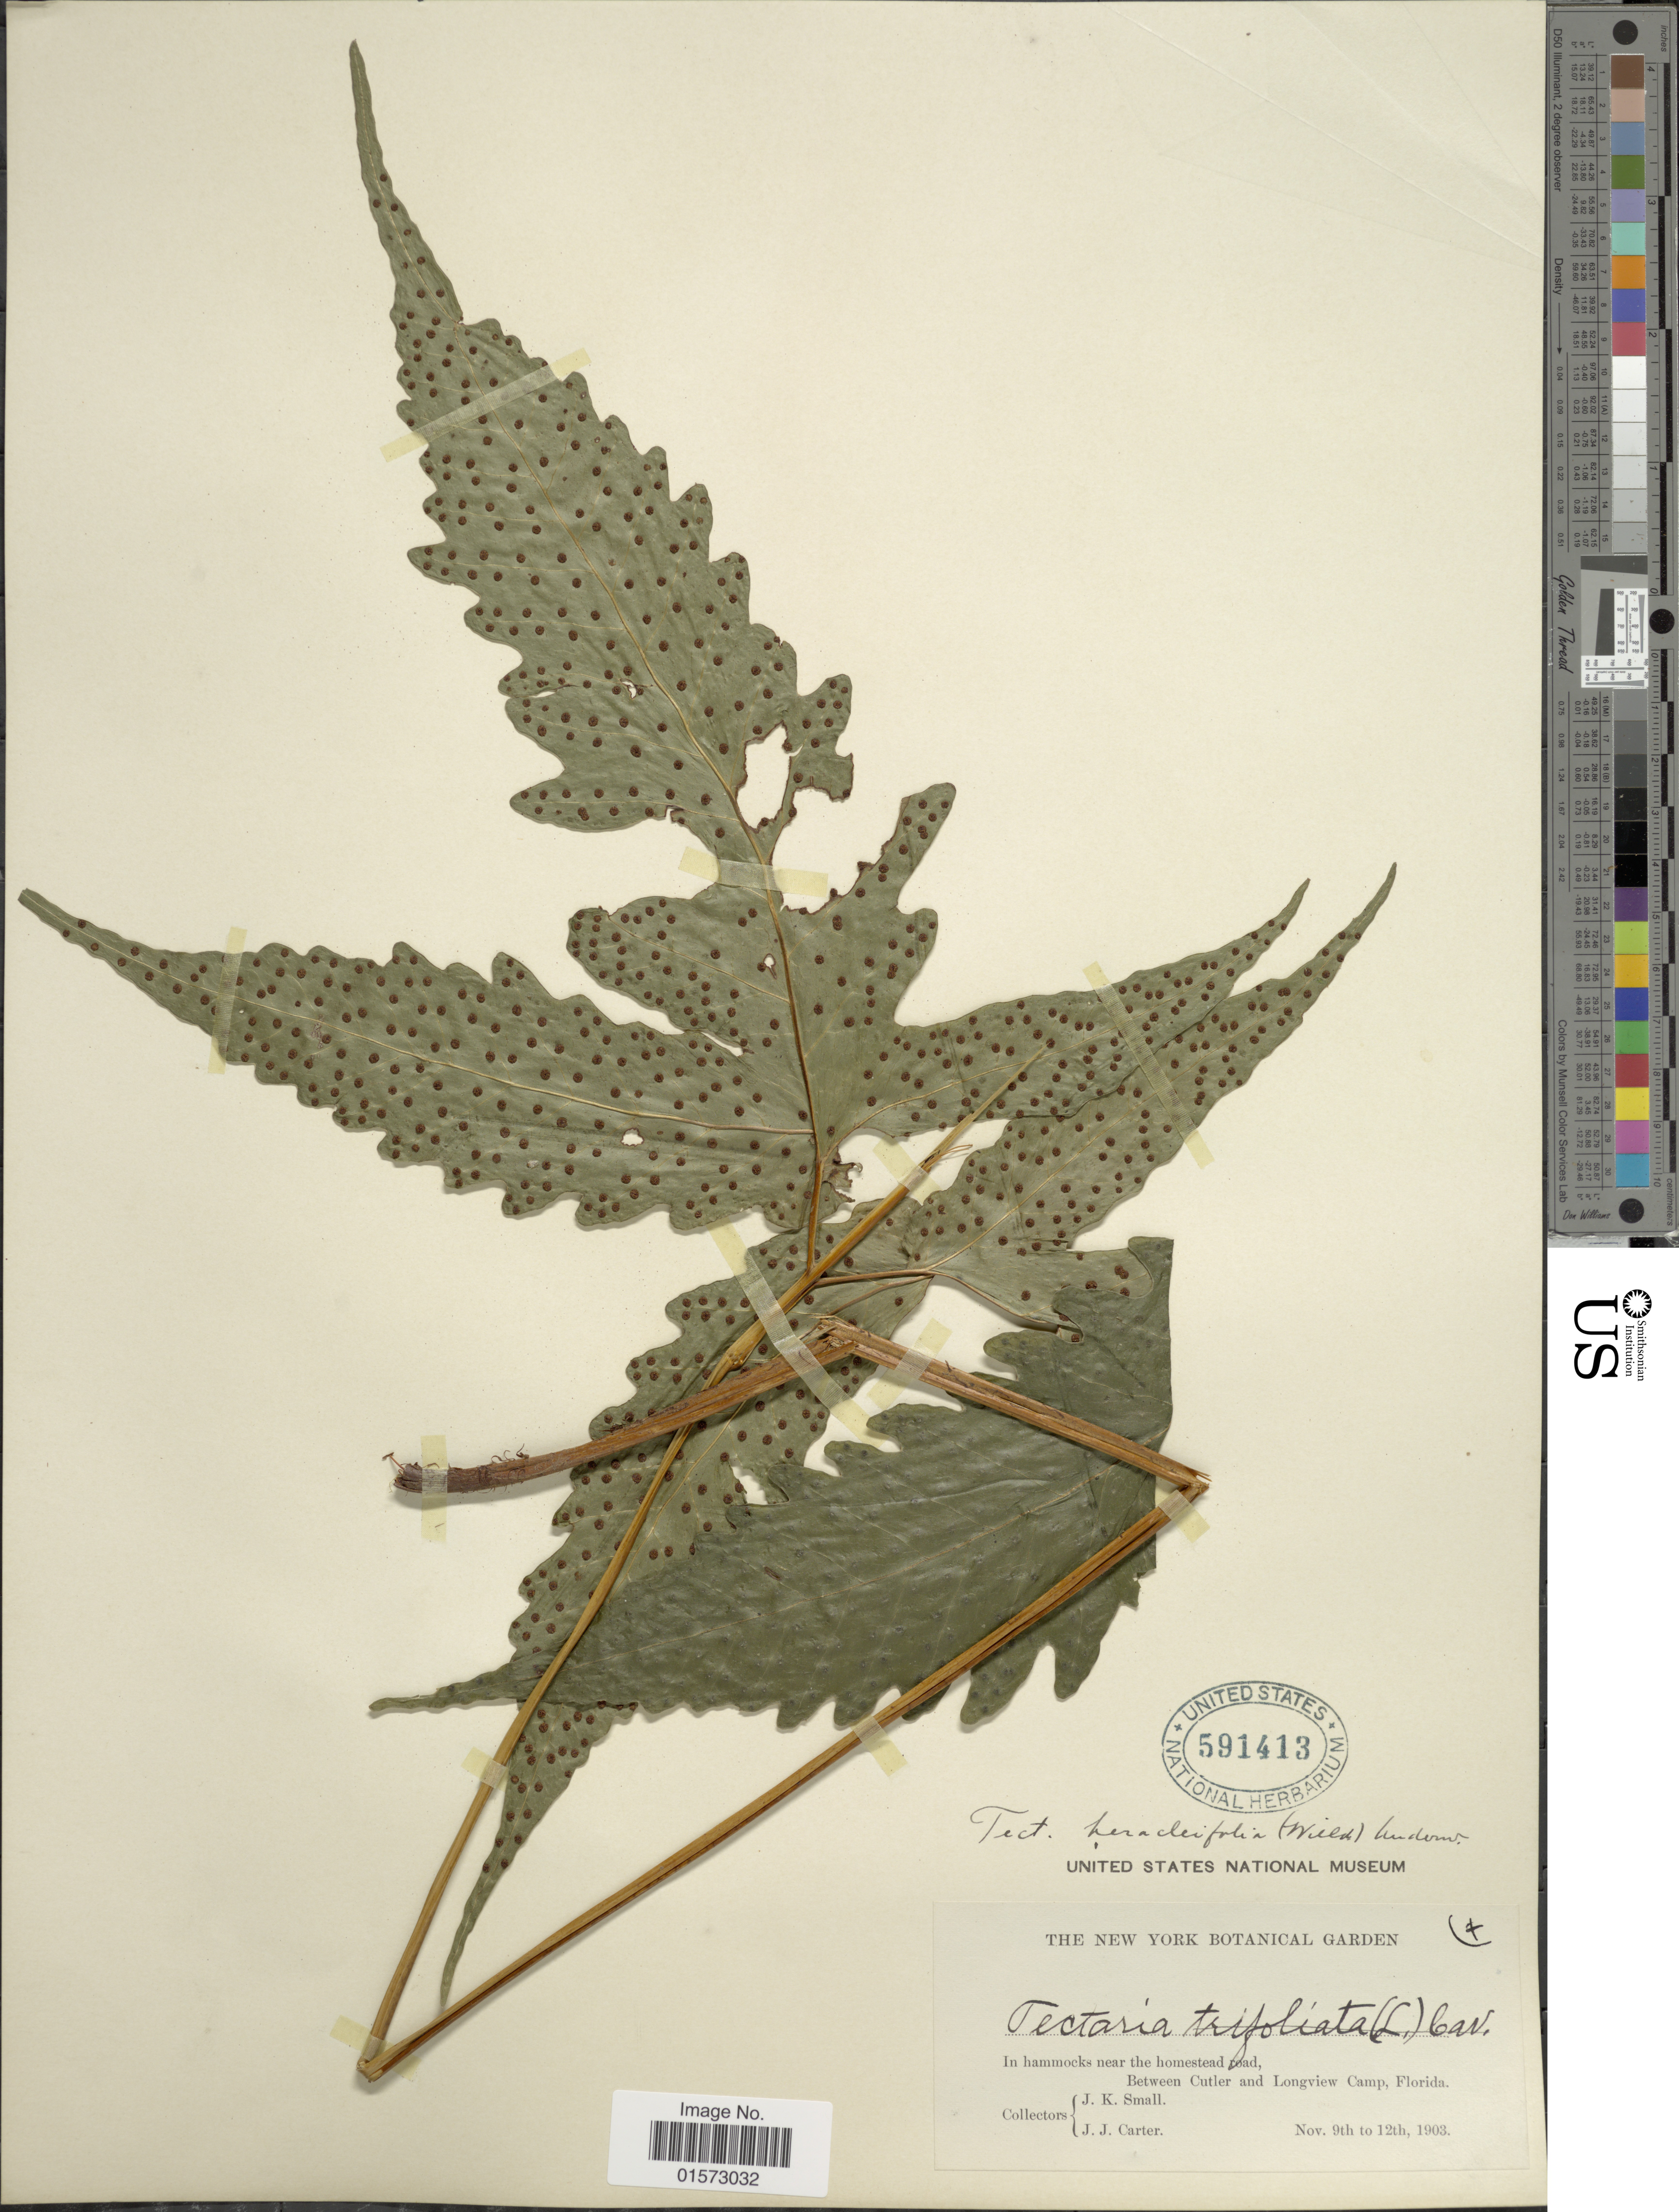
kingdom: Plantae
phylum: Tracheophyta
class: Polypodiopsida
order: Polypodiales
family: Tectariaceae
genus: Tectaria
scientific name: Tectaria heracleifolia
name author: (Willd.) Underw.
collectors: J. K. Small & J. Carter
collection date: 1903-11-09/1903-11-12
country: United States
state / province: Florida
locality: In hammocks near the homestead road, Between Cutler and Longview Camp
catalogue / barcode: US 591413